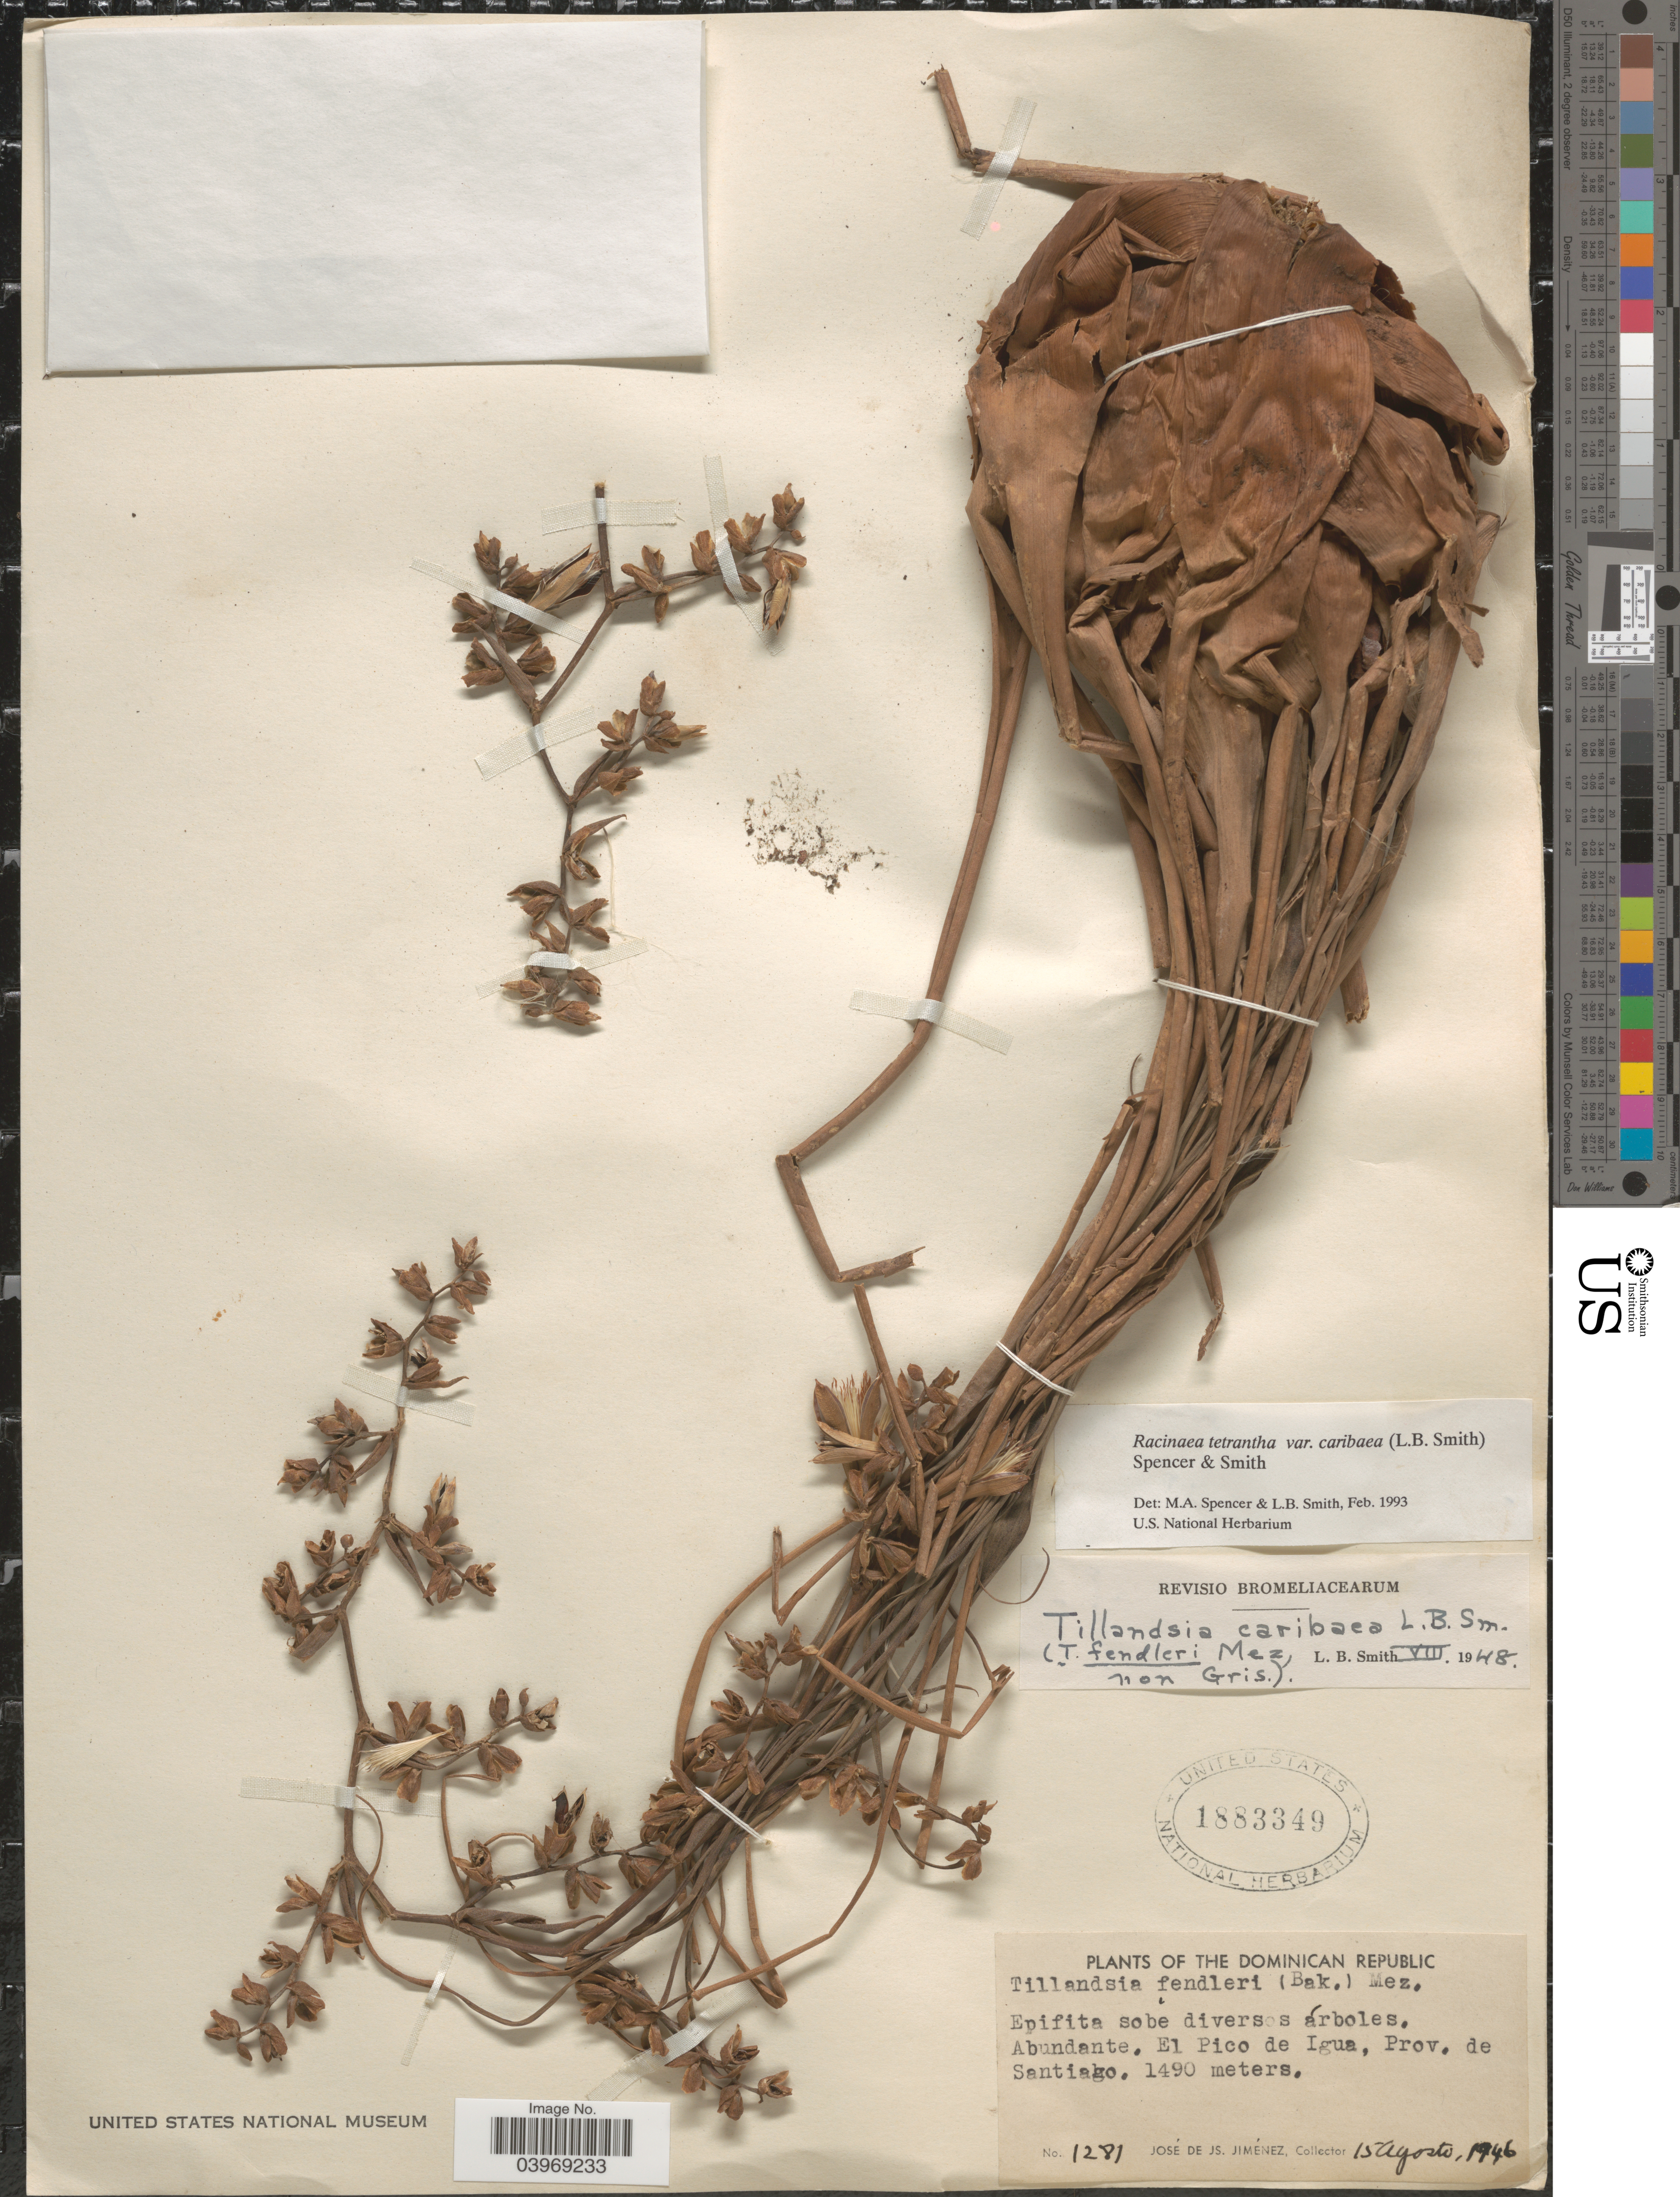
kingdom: Plantae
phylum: Tracheophyta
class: Liliopsida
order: Poales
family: Bromeliaceae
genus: Racinaea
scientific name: Racinaea tetrantha var. caribaea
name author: (L.B. Sm.) M.A. Spencer & L.B. Sm.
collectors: J. J. Jiménez Almonte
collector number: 1281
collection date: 1946-08-15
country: Dominican Republic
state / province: Santiago Rodríguez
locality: El Pico de Igua, Prov. de Santiago.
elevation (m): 1490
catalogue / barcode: US 1883349